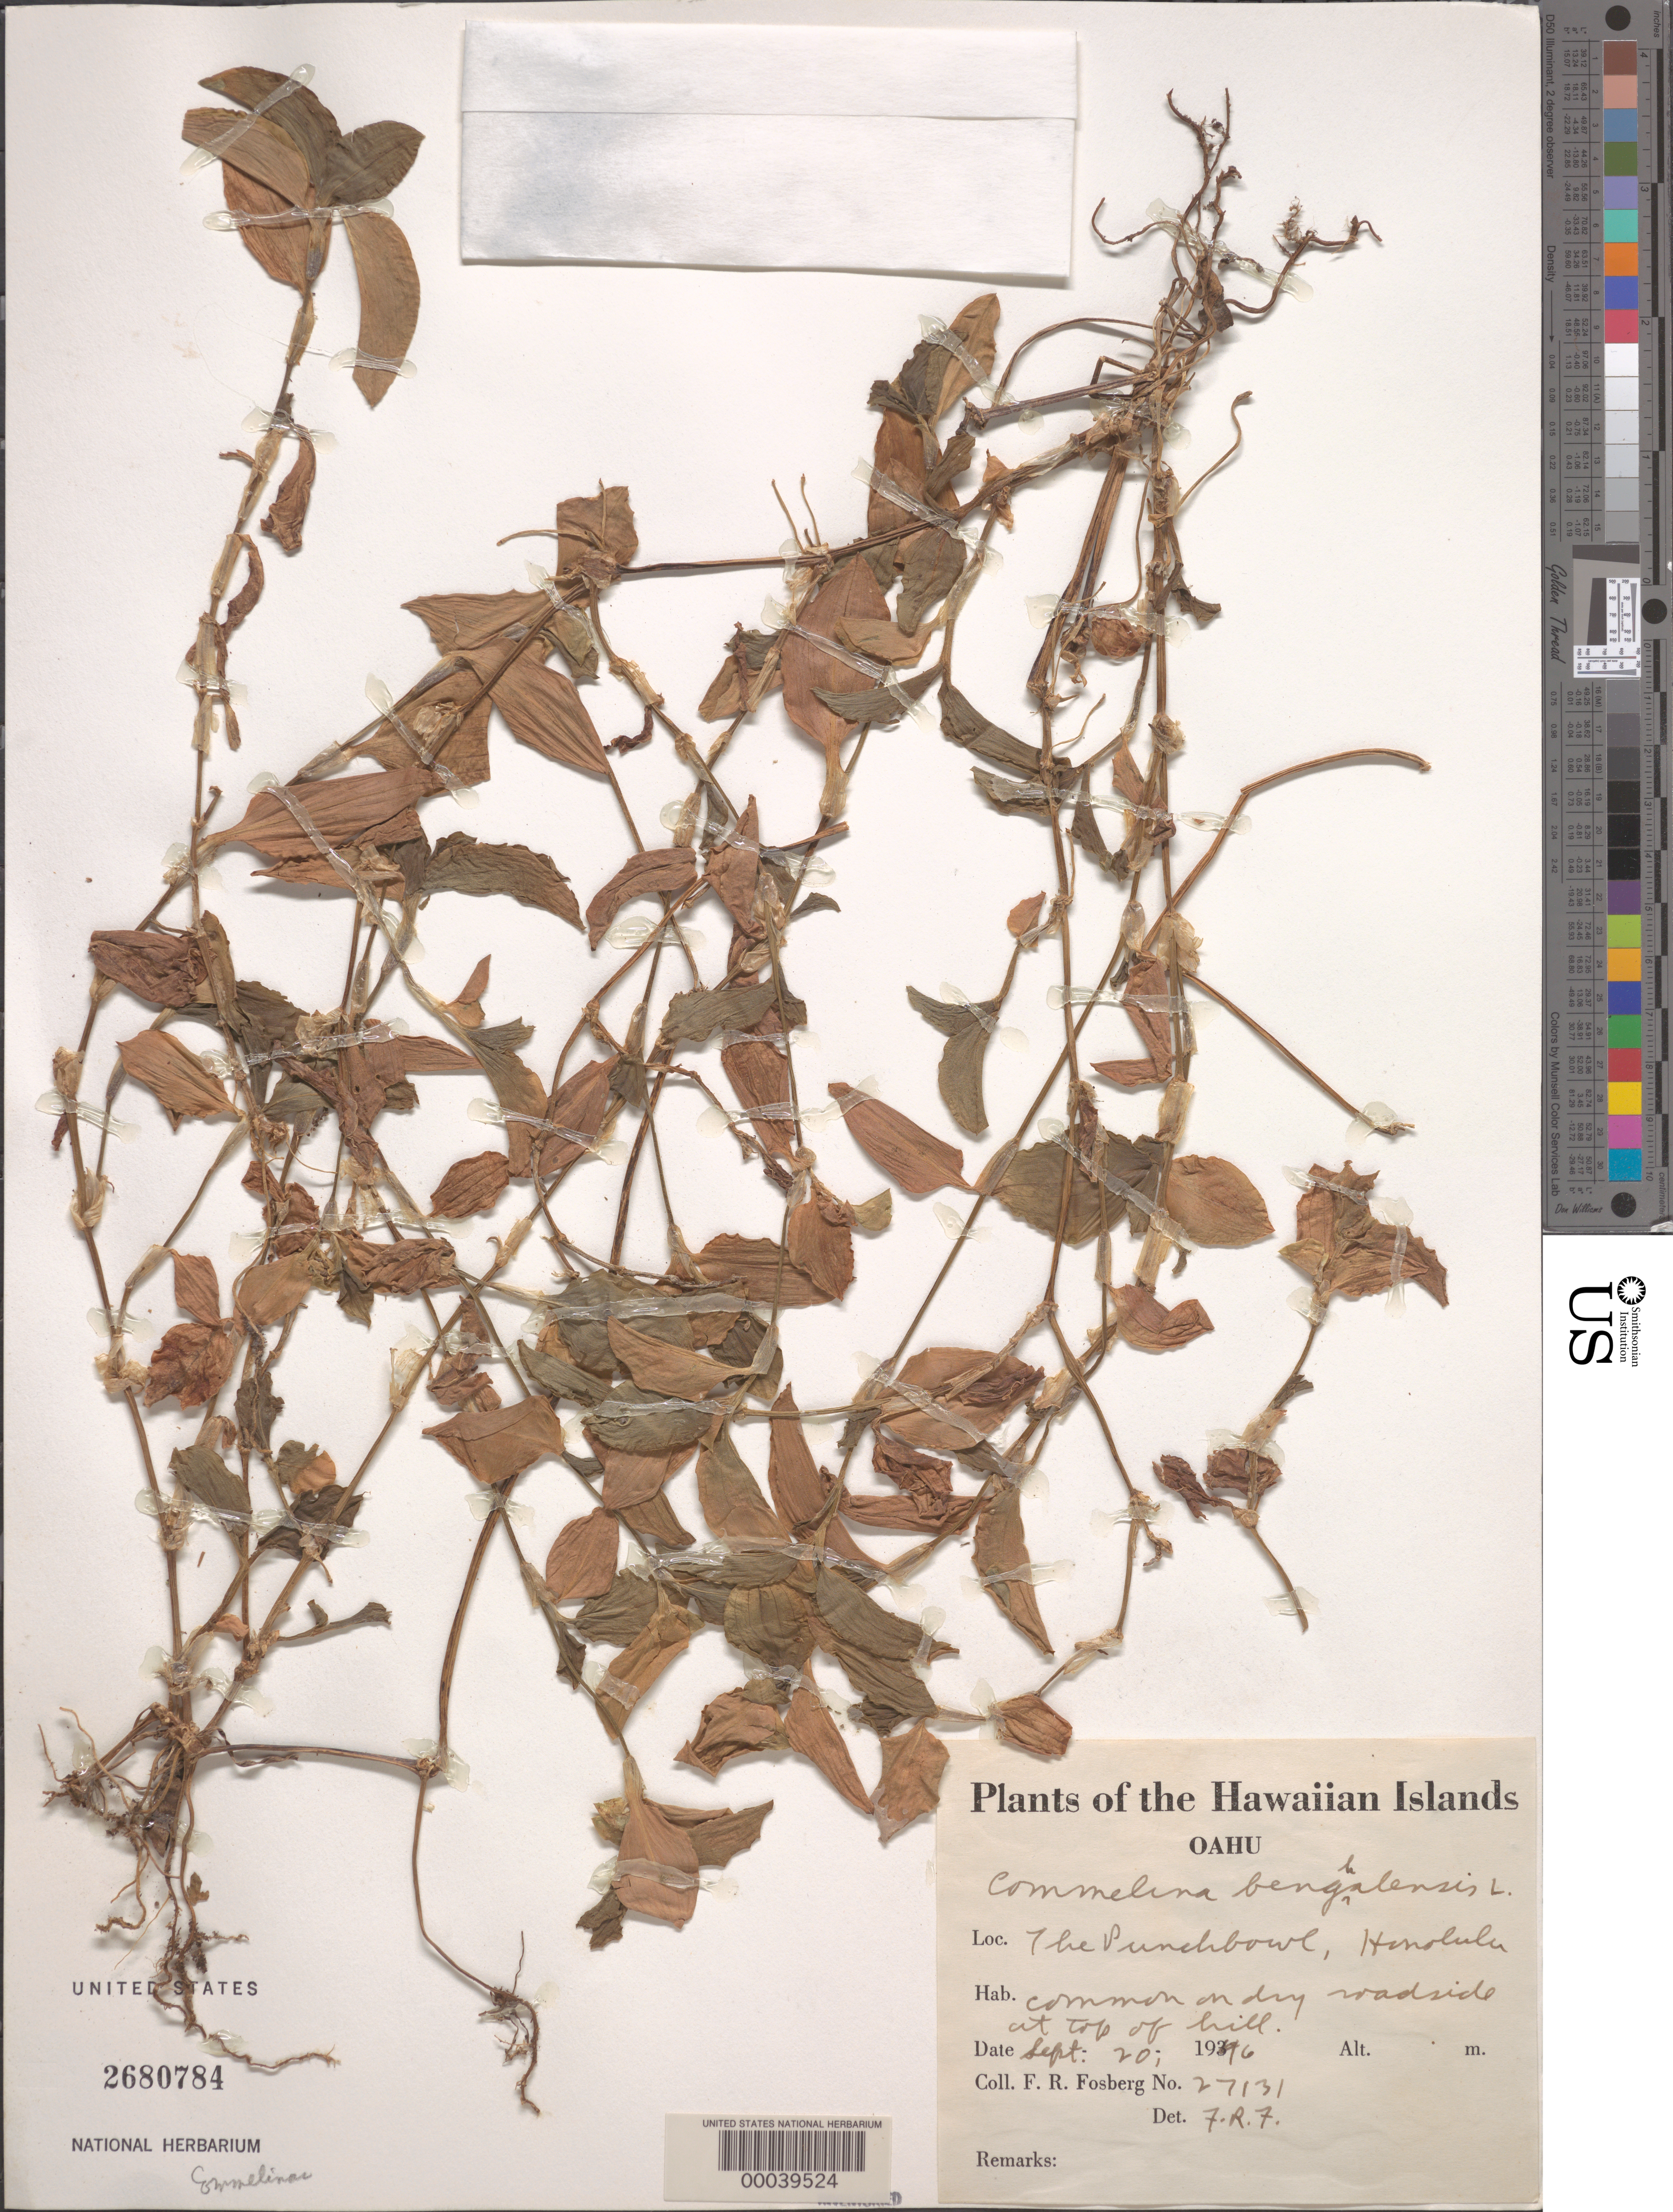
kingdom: Plantae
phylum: Tracheophyta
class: Liliopsida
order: Commelinales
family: Commelinaceae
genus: Commelina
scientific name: Commelina benghalensis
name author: L.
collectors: F. R. Fosberg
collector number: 27131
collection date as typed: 20 Sep 1946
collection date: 1946-09-20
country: United States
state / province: Hawaii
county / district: Honolulu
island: Oahu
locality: Oahu; honolulu, the punchbowl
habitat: Dry roadside; top of hill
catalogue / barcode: US 2680784